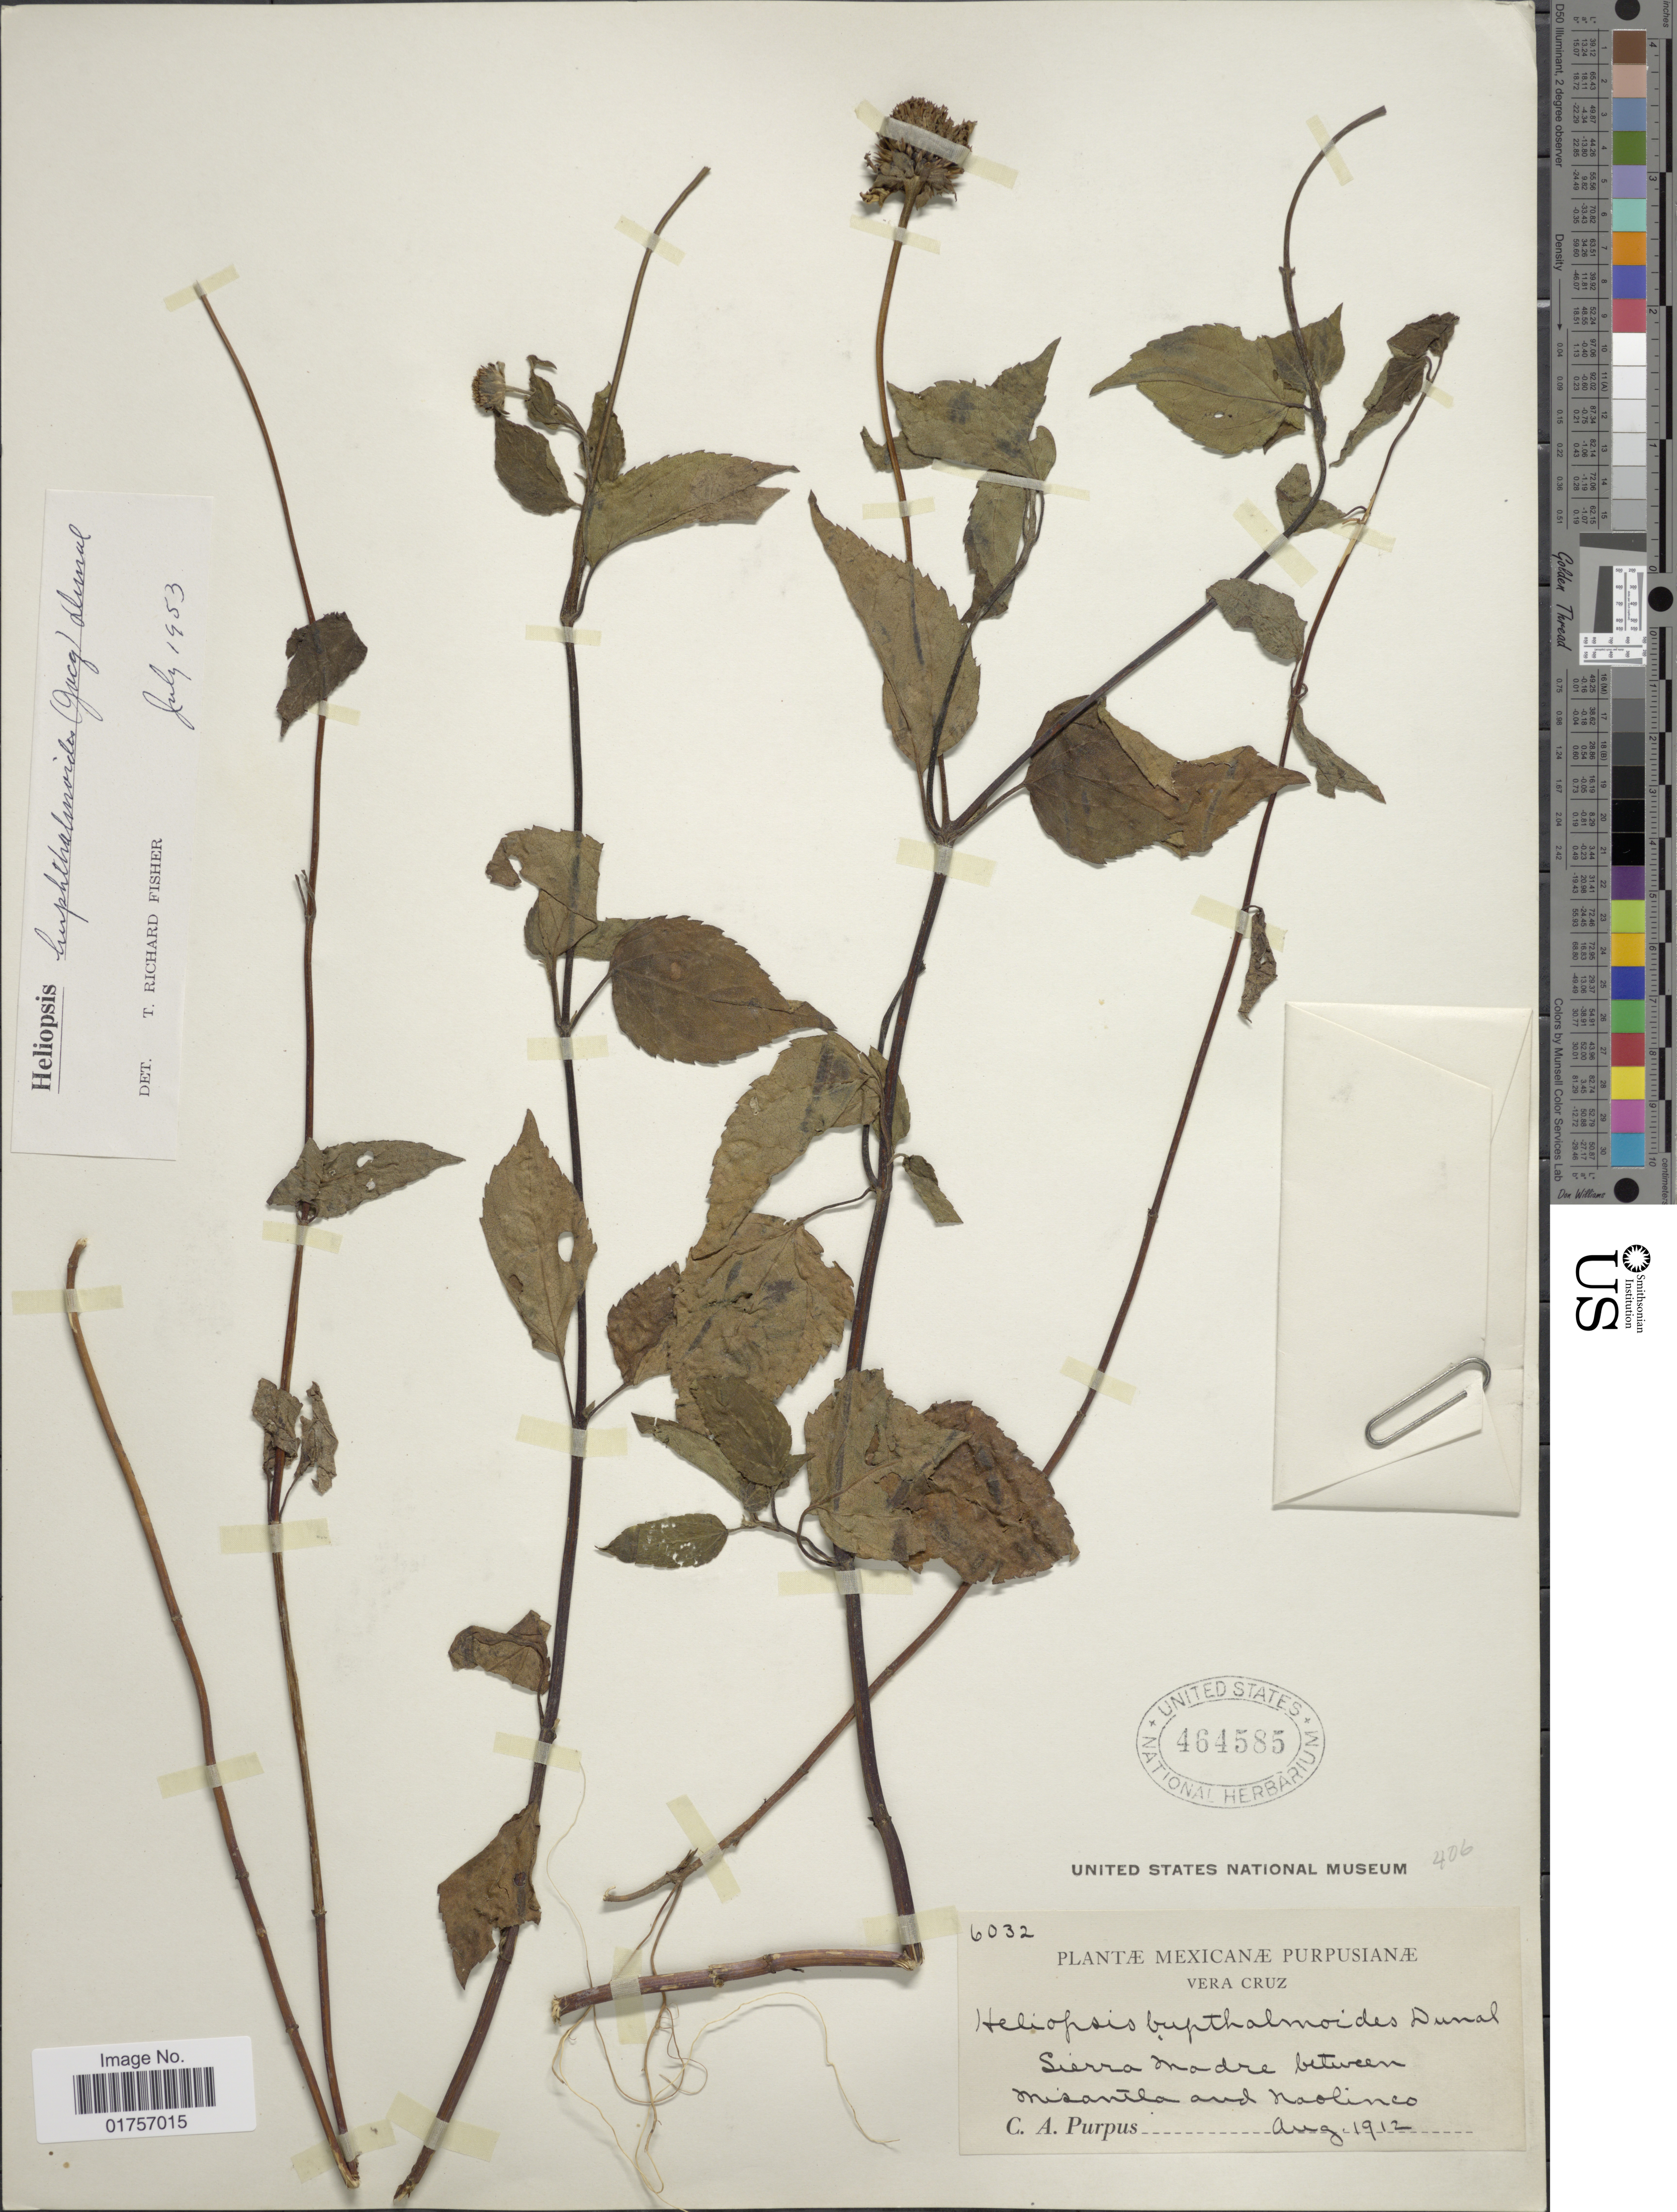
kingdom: Plantae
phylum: Tracheophyta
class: Magnoliopsida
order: Asterales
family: Asteraceae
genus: Heliopsis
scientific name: Heliopsis buphthalmoides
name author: (Jacq.) Dunal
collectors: C. A. Purpus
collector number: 6032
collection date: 1912-08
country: Mexico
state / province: Veracruz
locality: Vera Cruz. Sierra Madre between Misantla and Naolinco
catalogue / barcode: US 464585